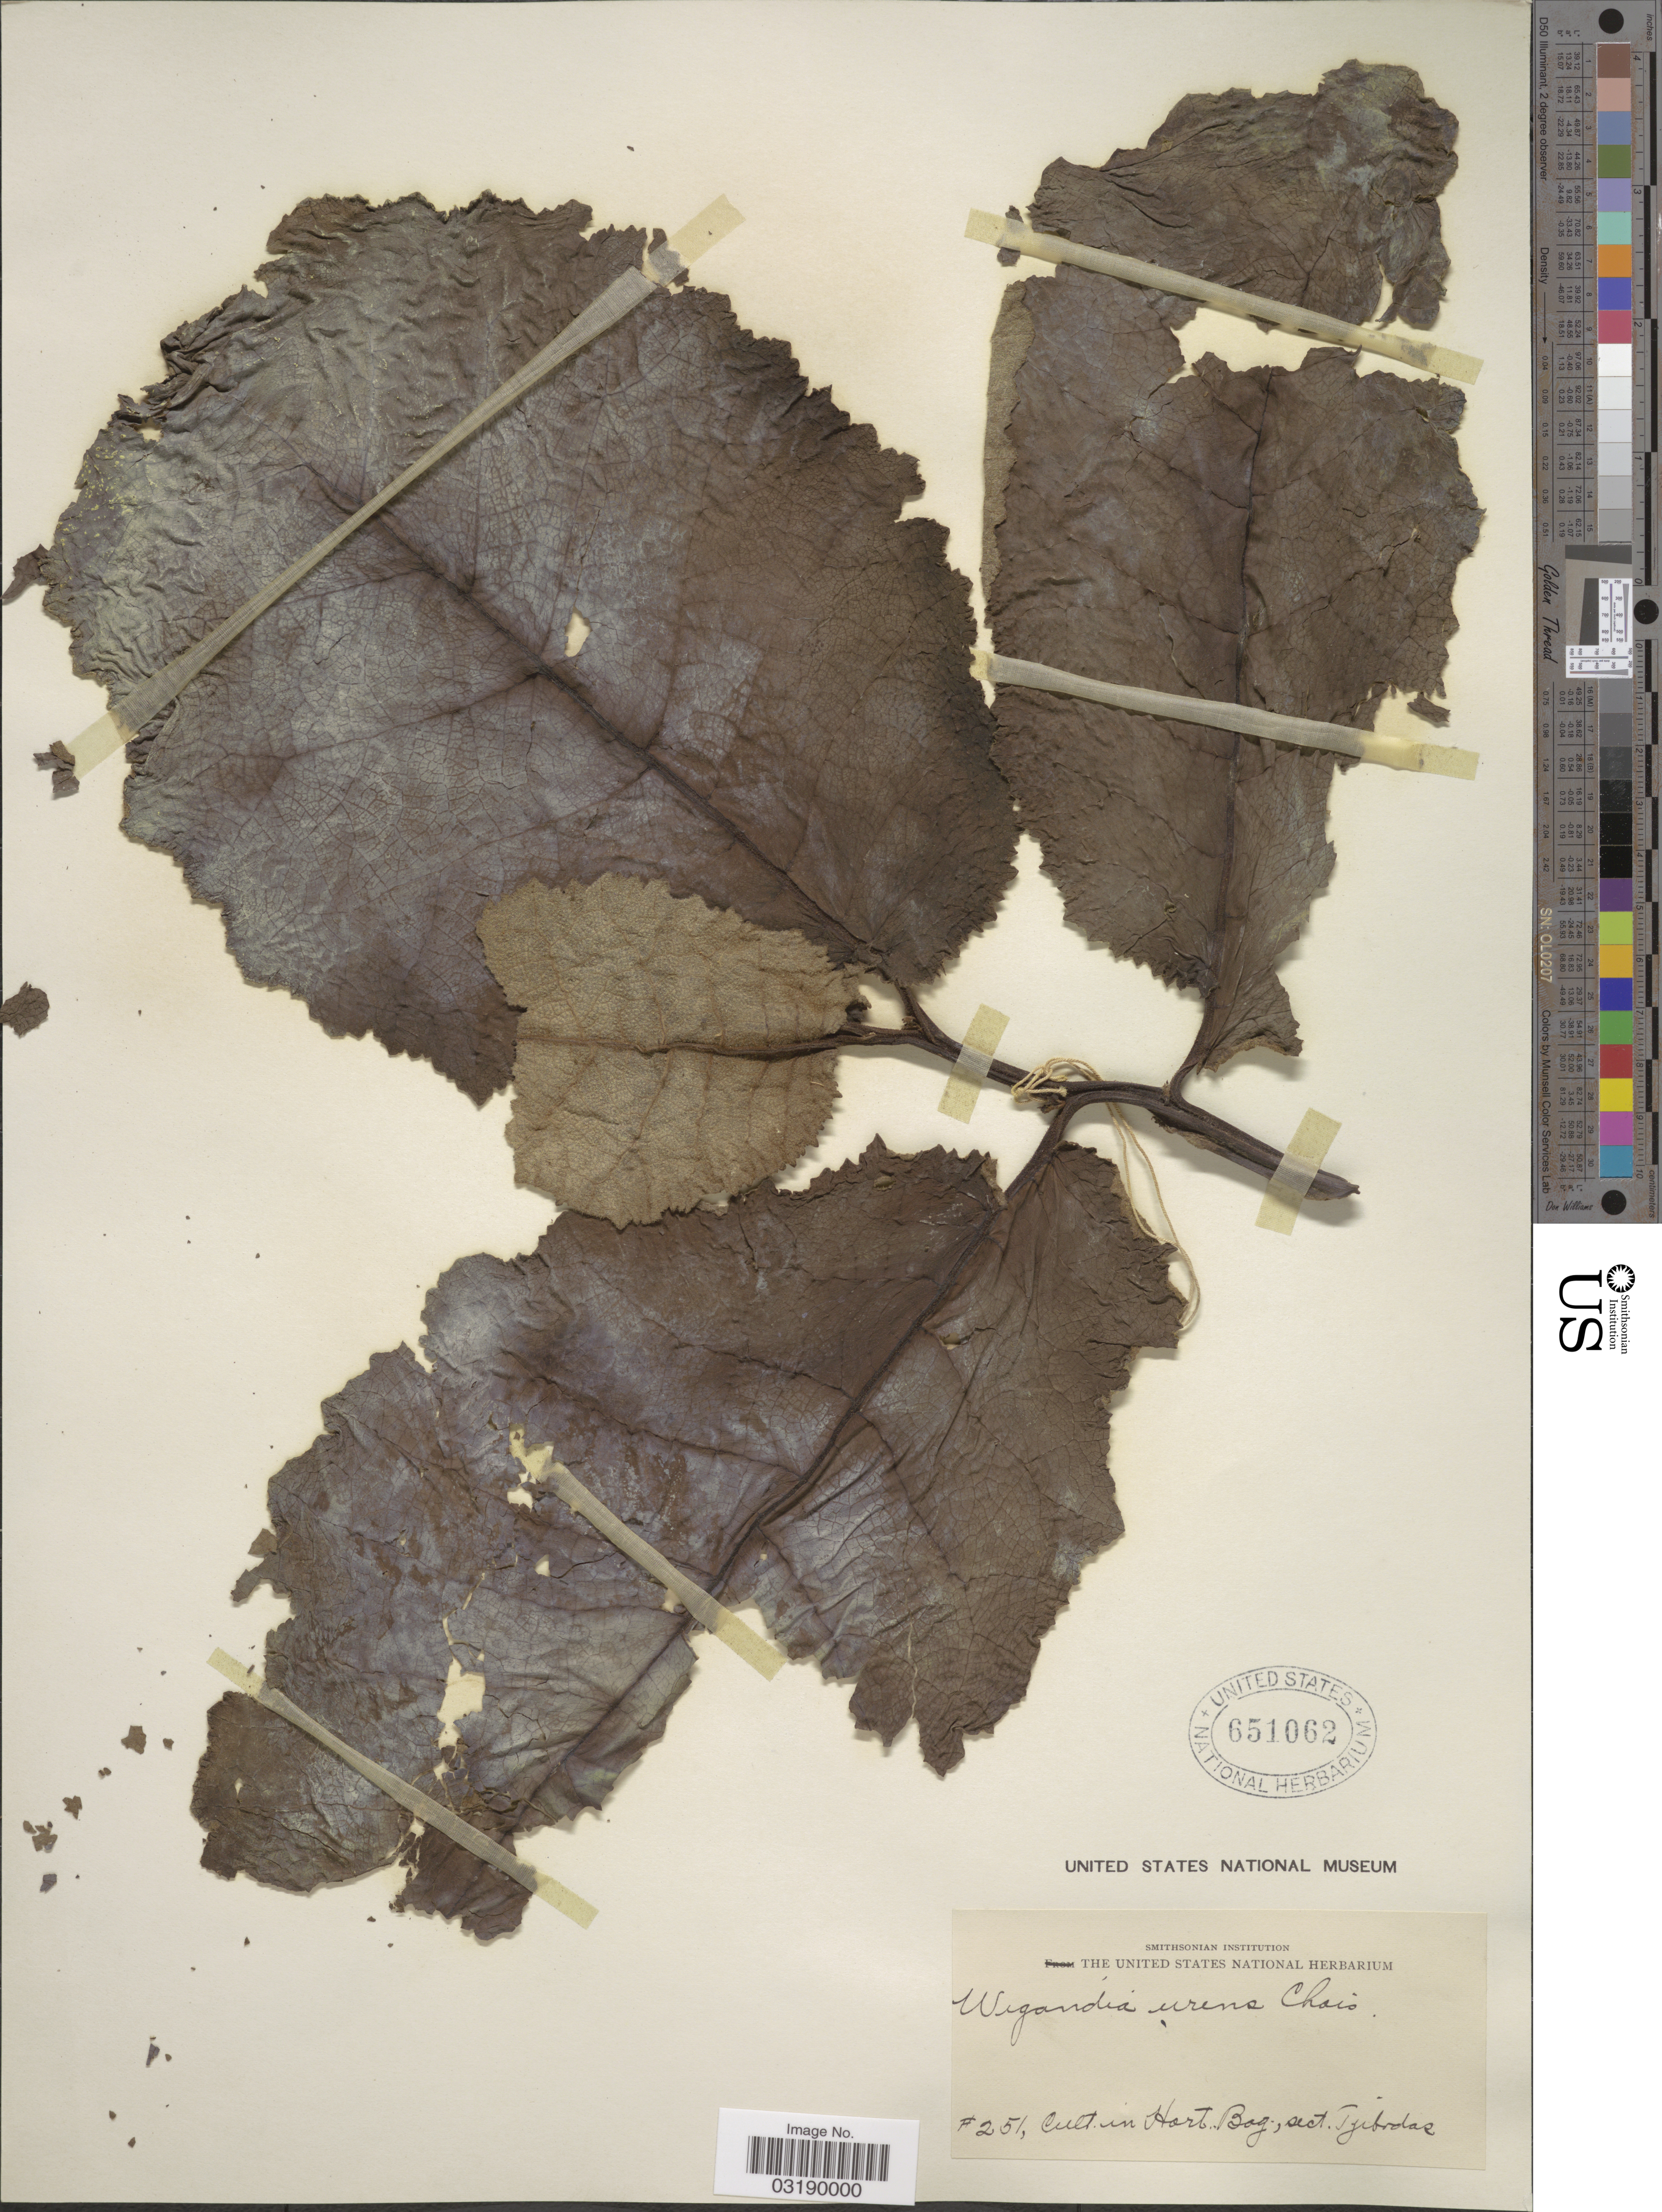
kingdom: Plantae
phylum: Tracheophyta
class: Magnoliopsida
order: Boraginales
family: Namaceae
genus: Wigandia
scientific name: Wigandia urens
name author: (Ruiz & Pav.) Kunth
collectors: ex herb. United States National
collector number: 251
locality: In Hort. Bog., sect. Tjibodas.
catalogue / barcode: US 651062